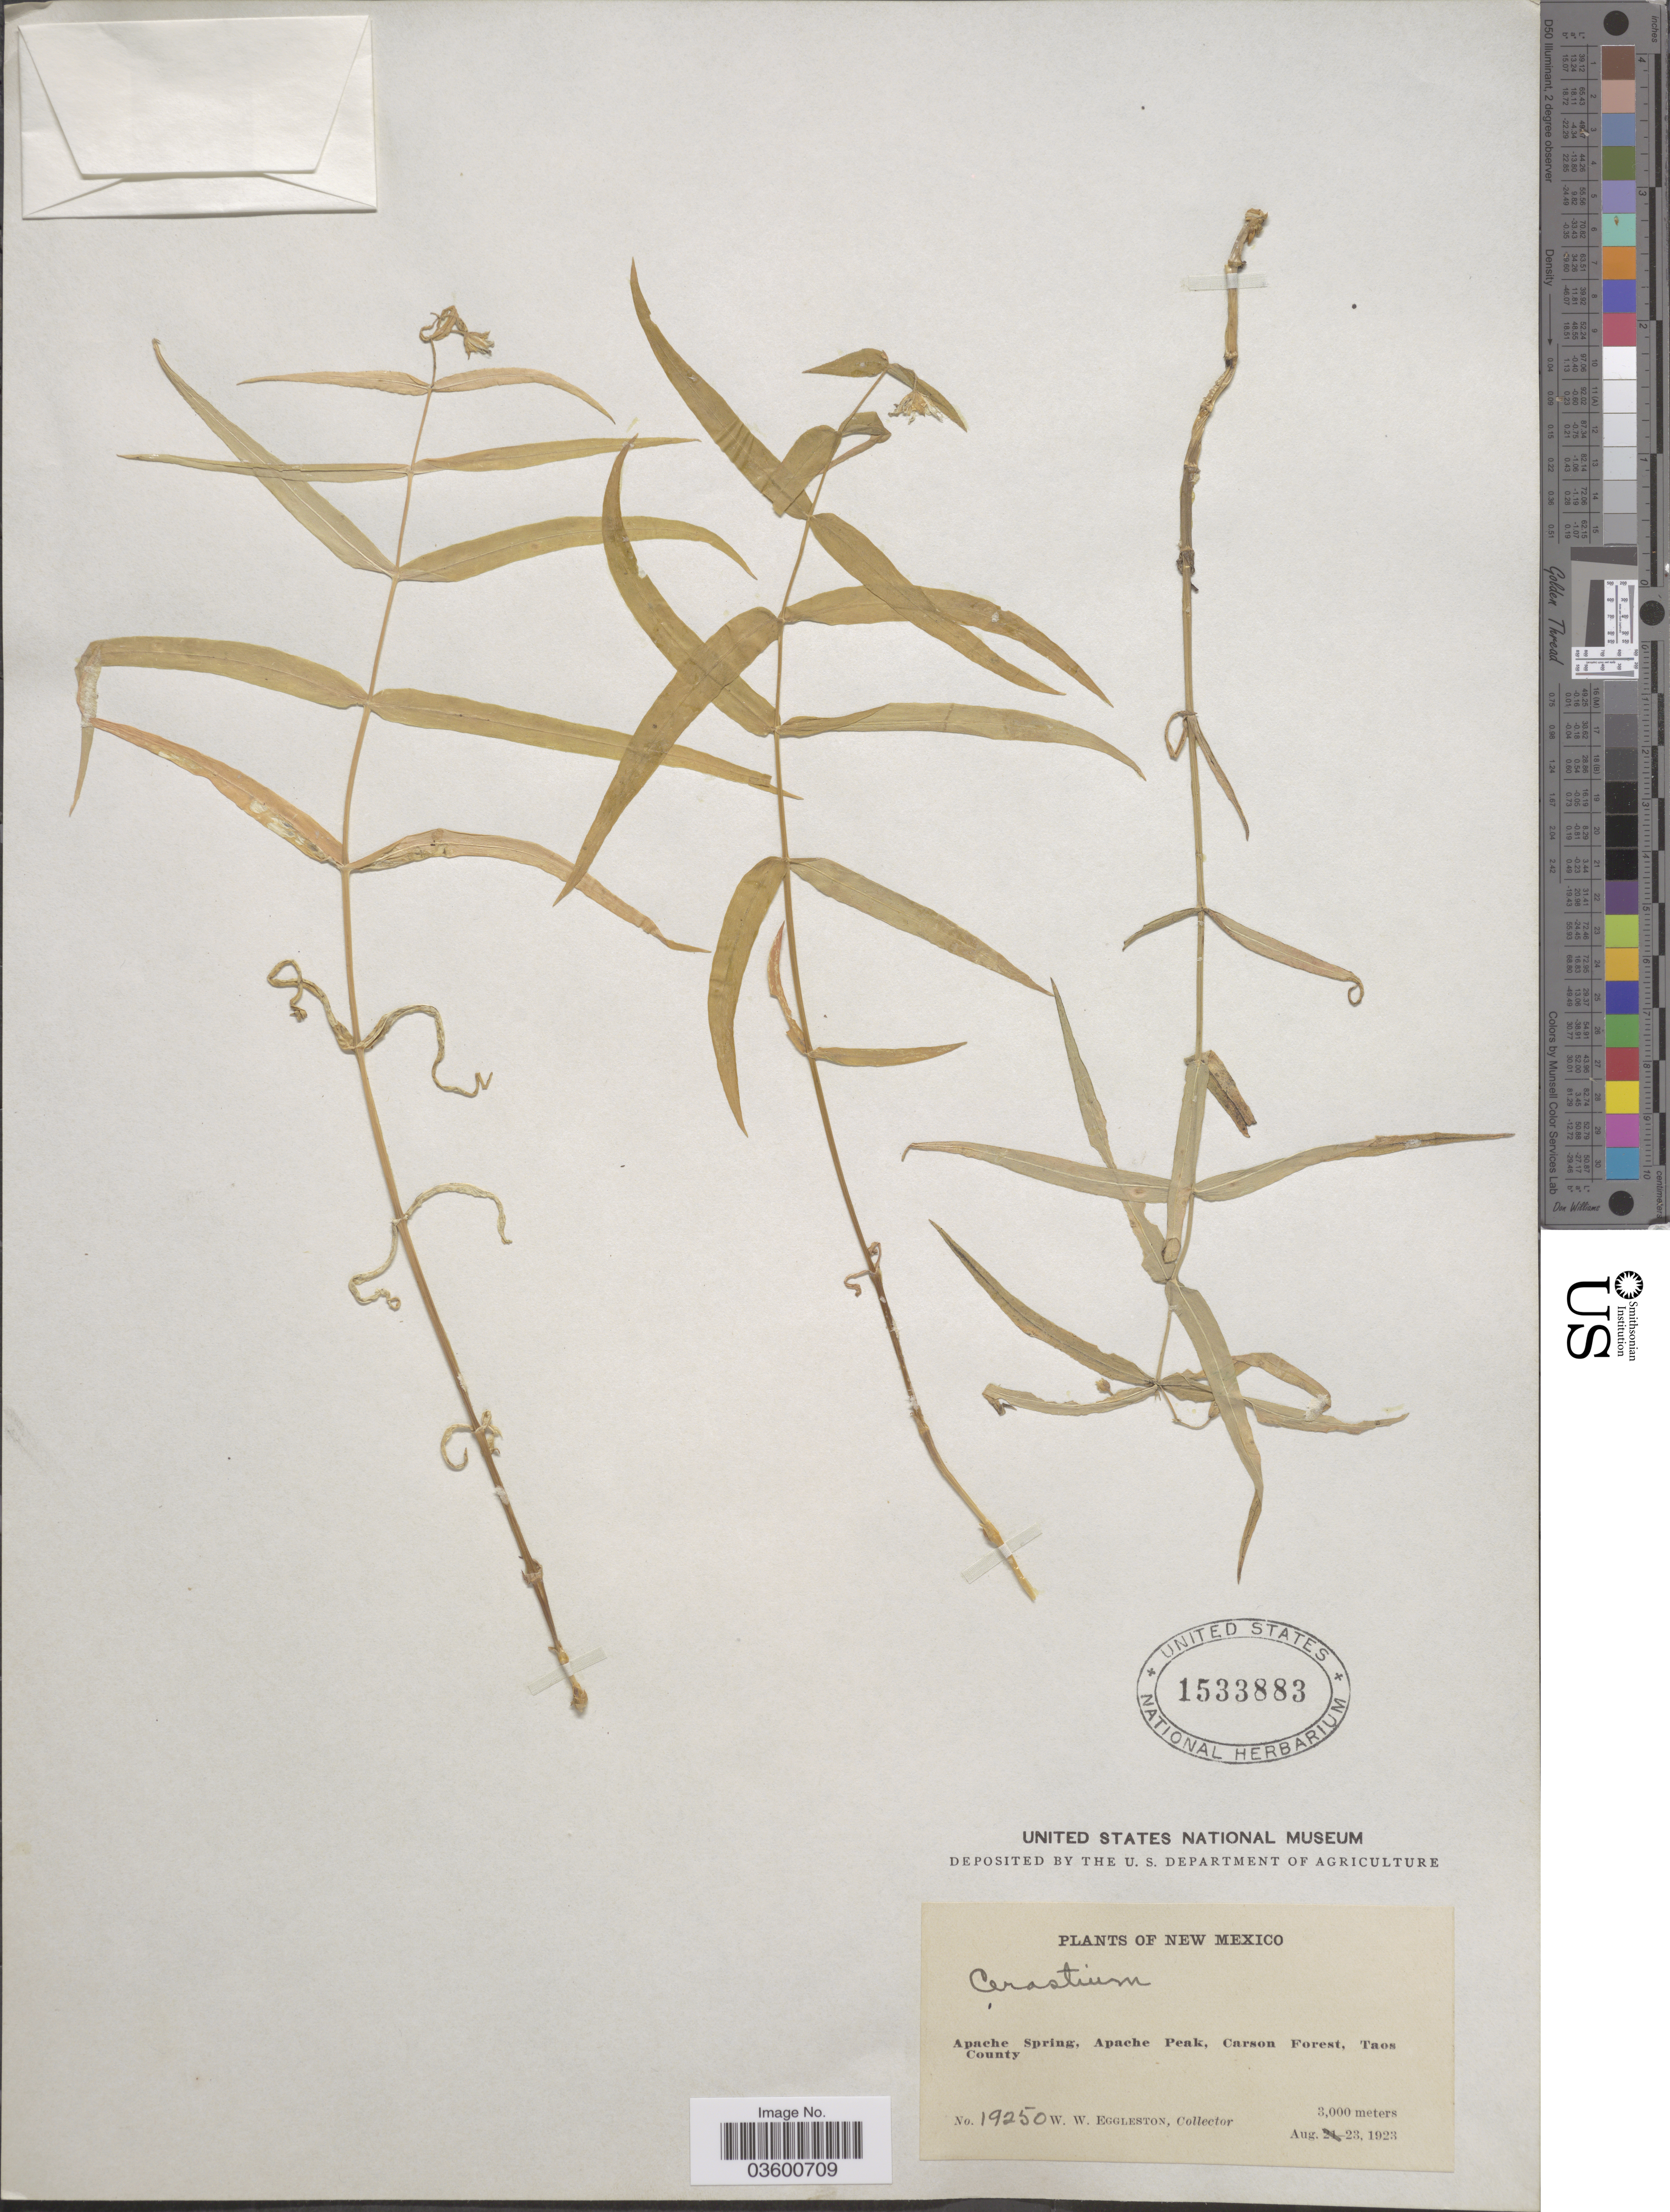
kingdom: Plantae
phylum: Tracheophyta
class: Magnoliopsida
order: Caryophyllales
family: Caryophyllaceae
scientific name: Torreyostellaria jamesiana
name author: (Torr.) Gang Yao et al.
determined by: Strong, M. T., (US), Smithsonian Institution - National Museum of Natural History (UNITED STATES)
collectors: W. W. Eggleston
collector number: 19250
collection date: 1923-08-23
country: United States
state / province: New Mexico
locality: Apache Spring, Apache Peak, Carson Forest, Taos County.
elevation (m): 3000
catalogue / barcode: US 1533883